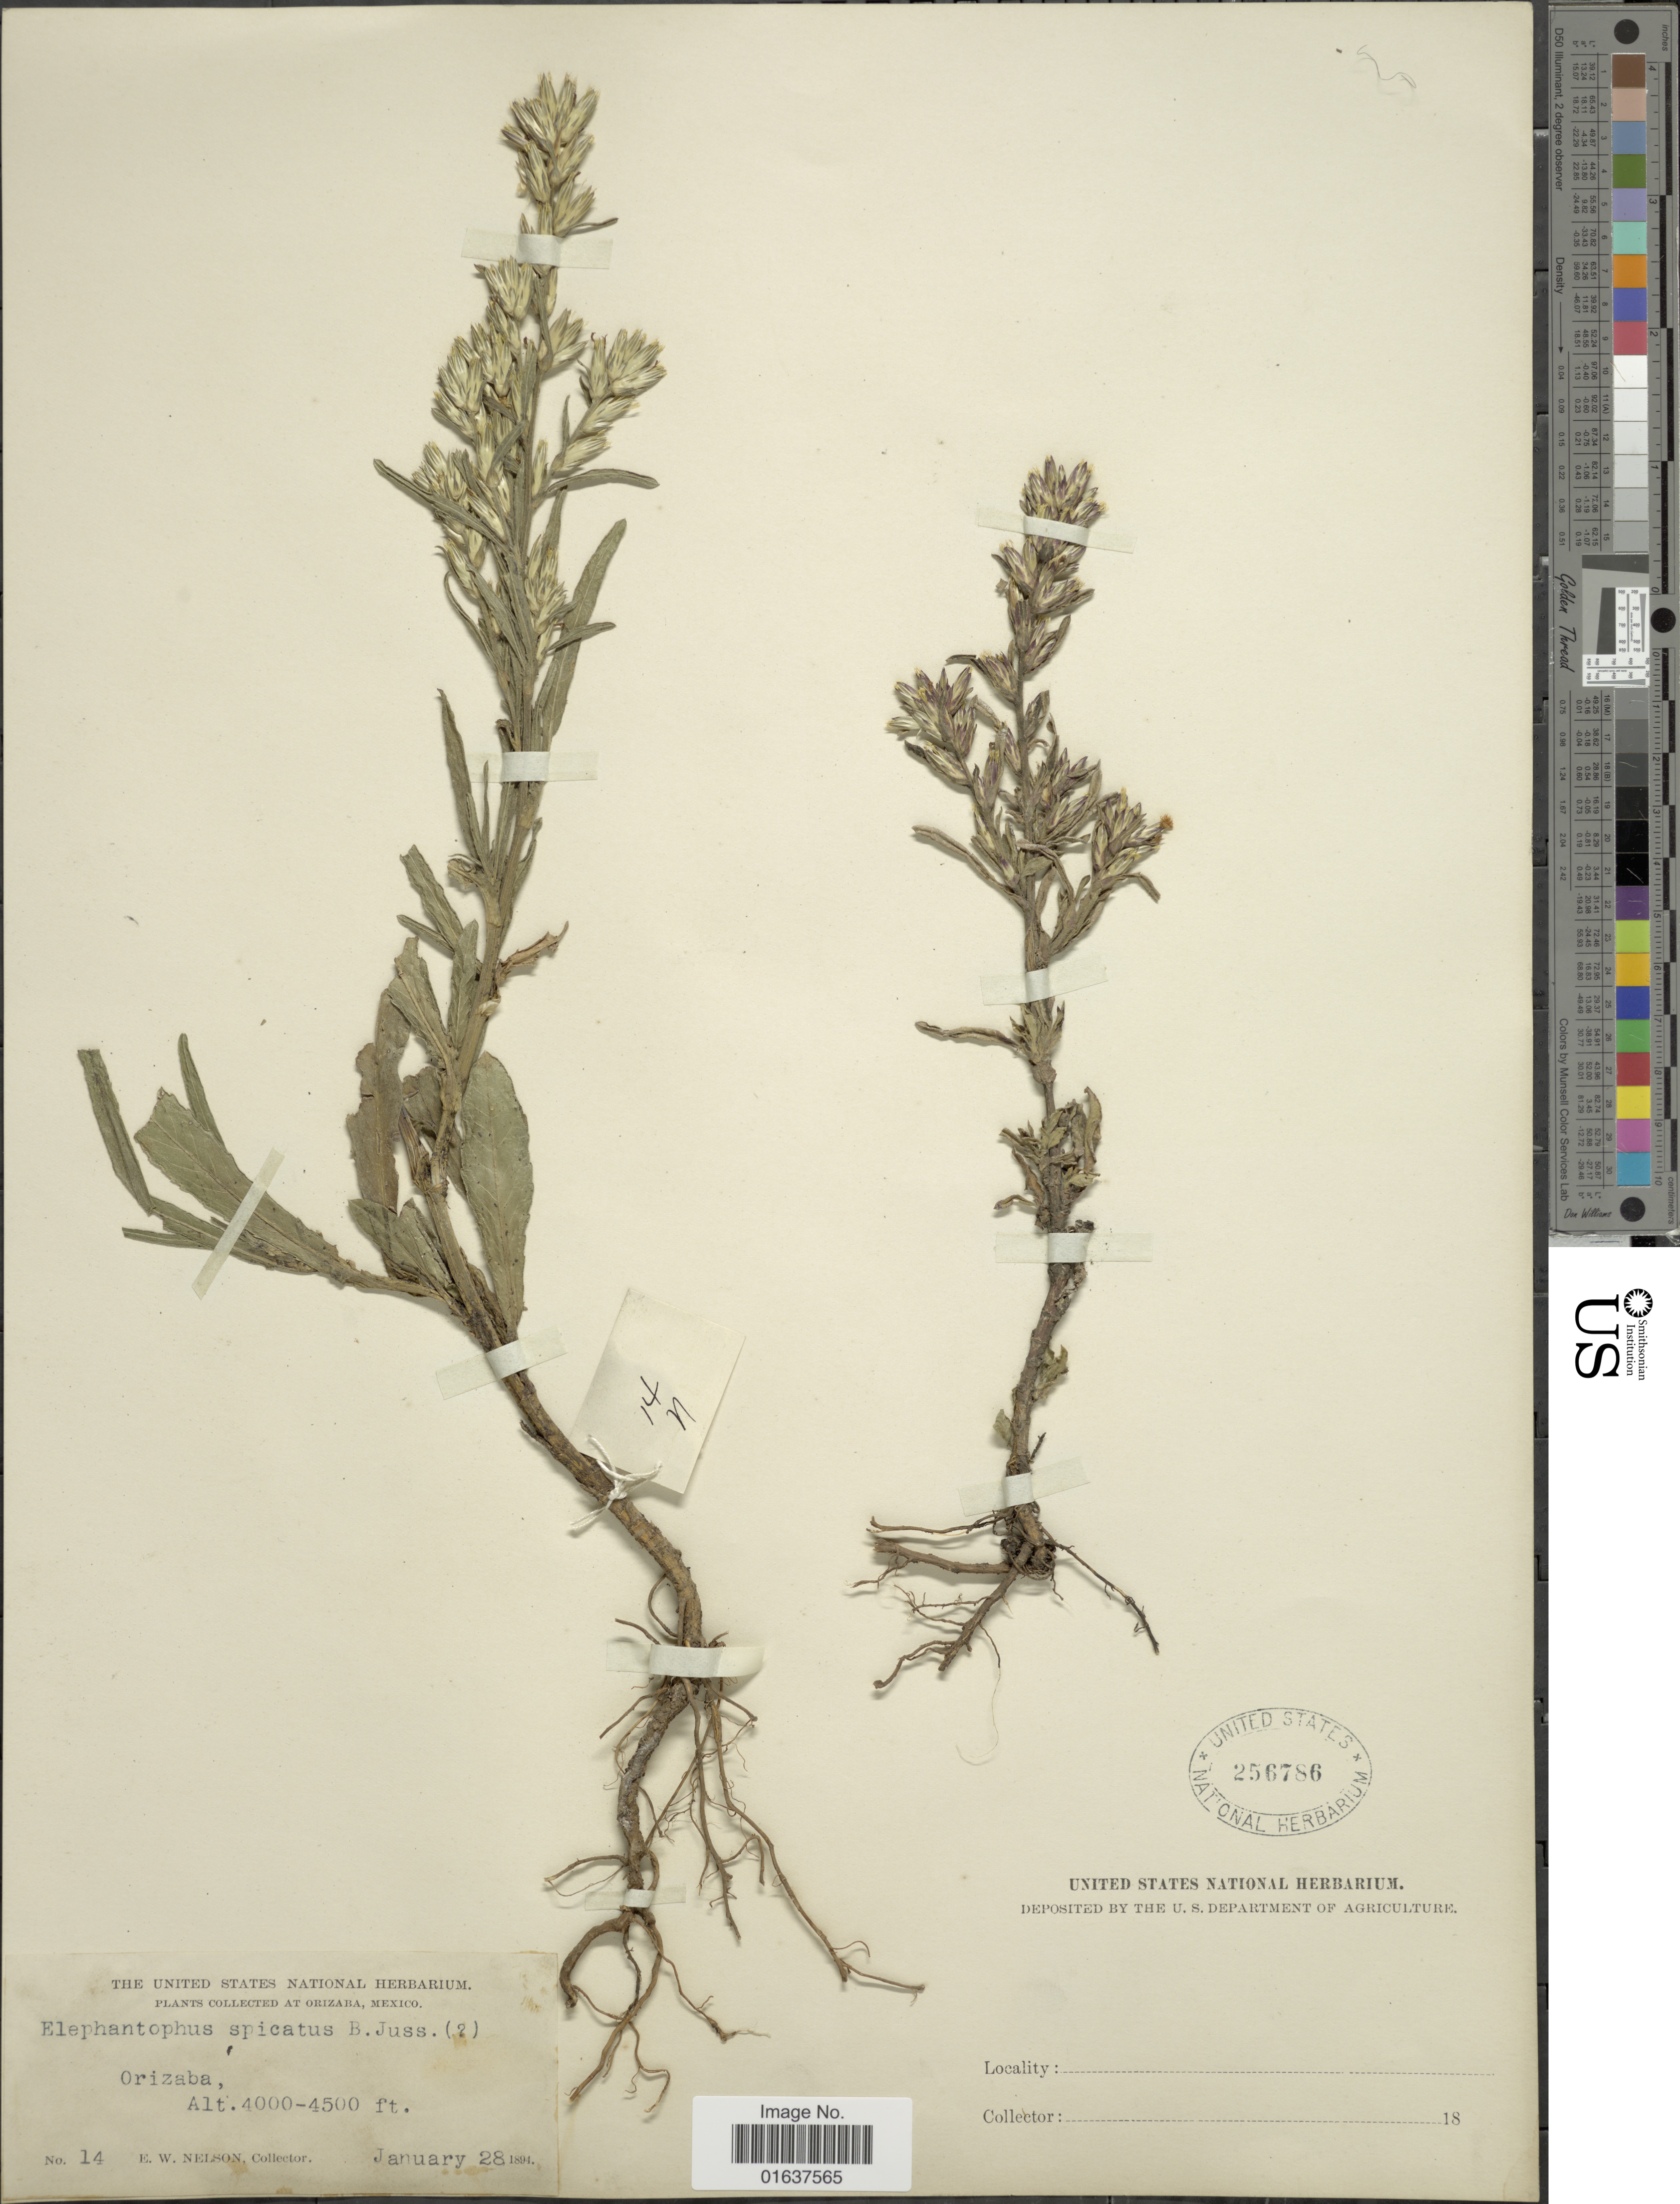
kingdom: Plantae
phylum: Tracheophyta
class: Magnoliopsida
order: Asterales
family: Asteraceae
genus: Pseudelephantopus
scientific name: Pseudelephantopus spicatus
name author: (Juss. ex Aubl.) C.F. Baker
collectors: E. W. Nelson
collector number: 14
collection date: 1894-01-28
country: Mexico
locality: Orizaba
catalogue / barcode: US 256786